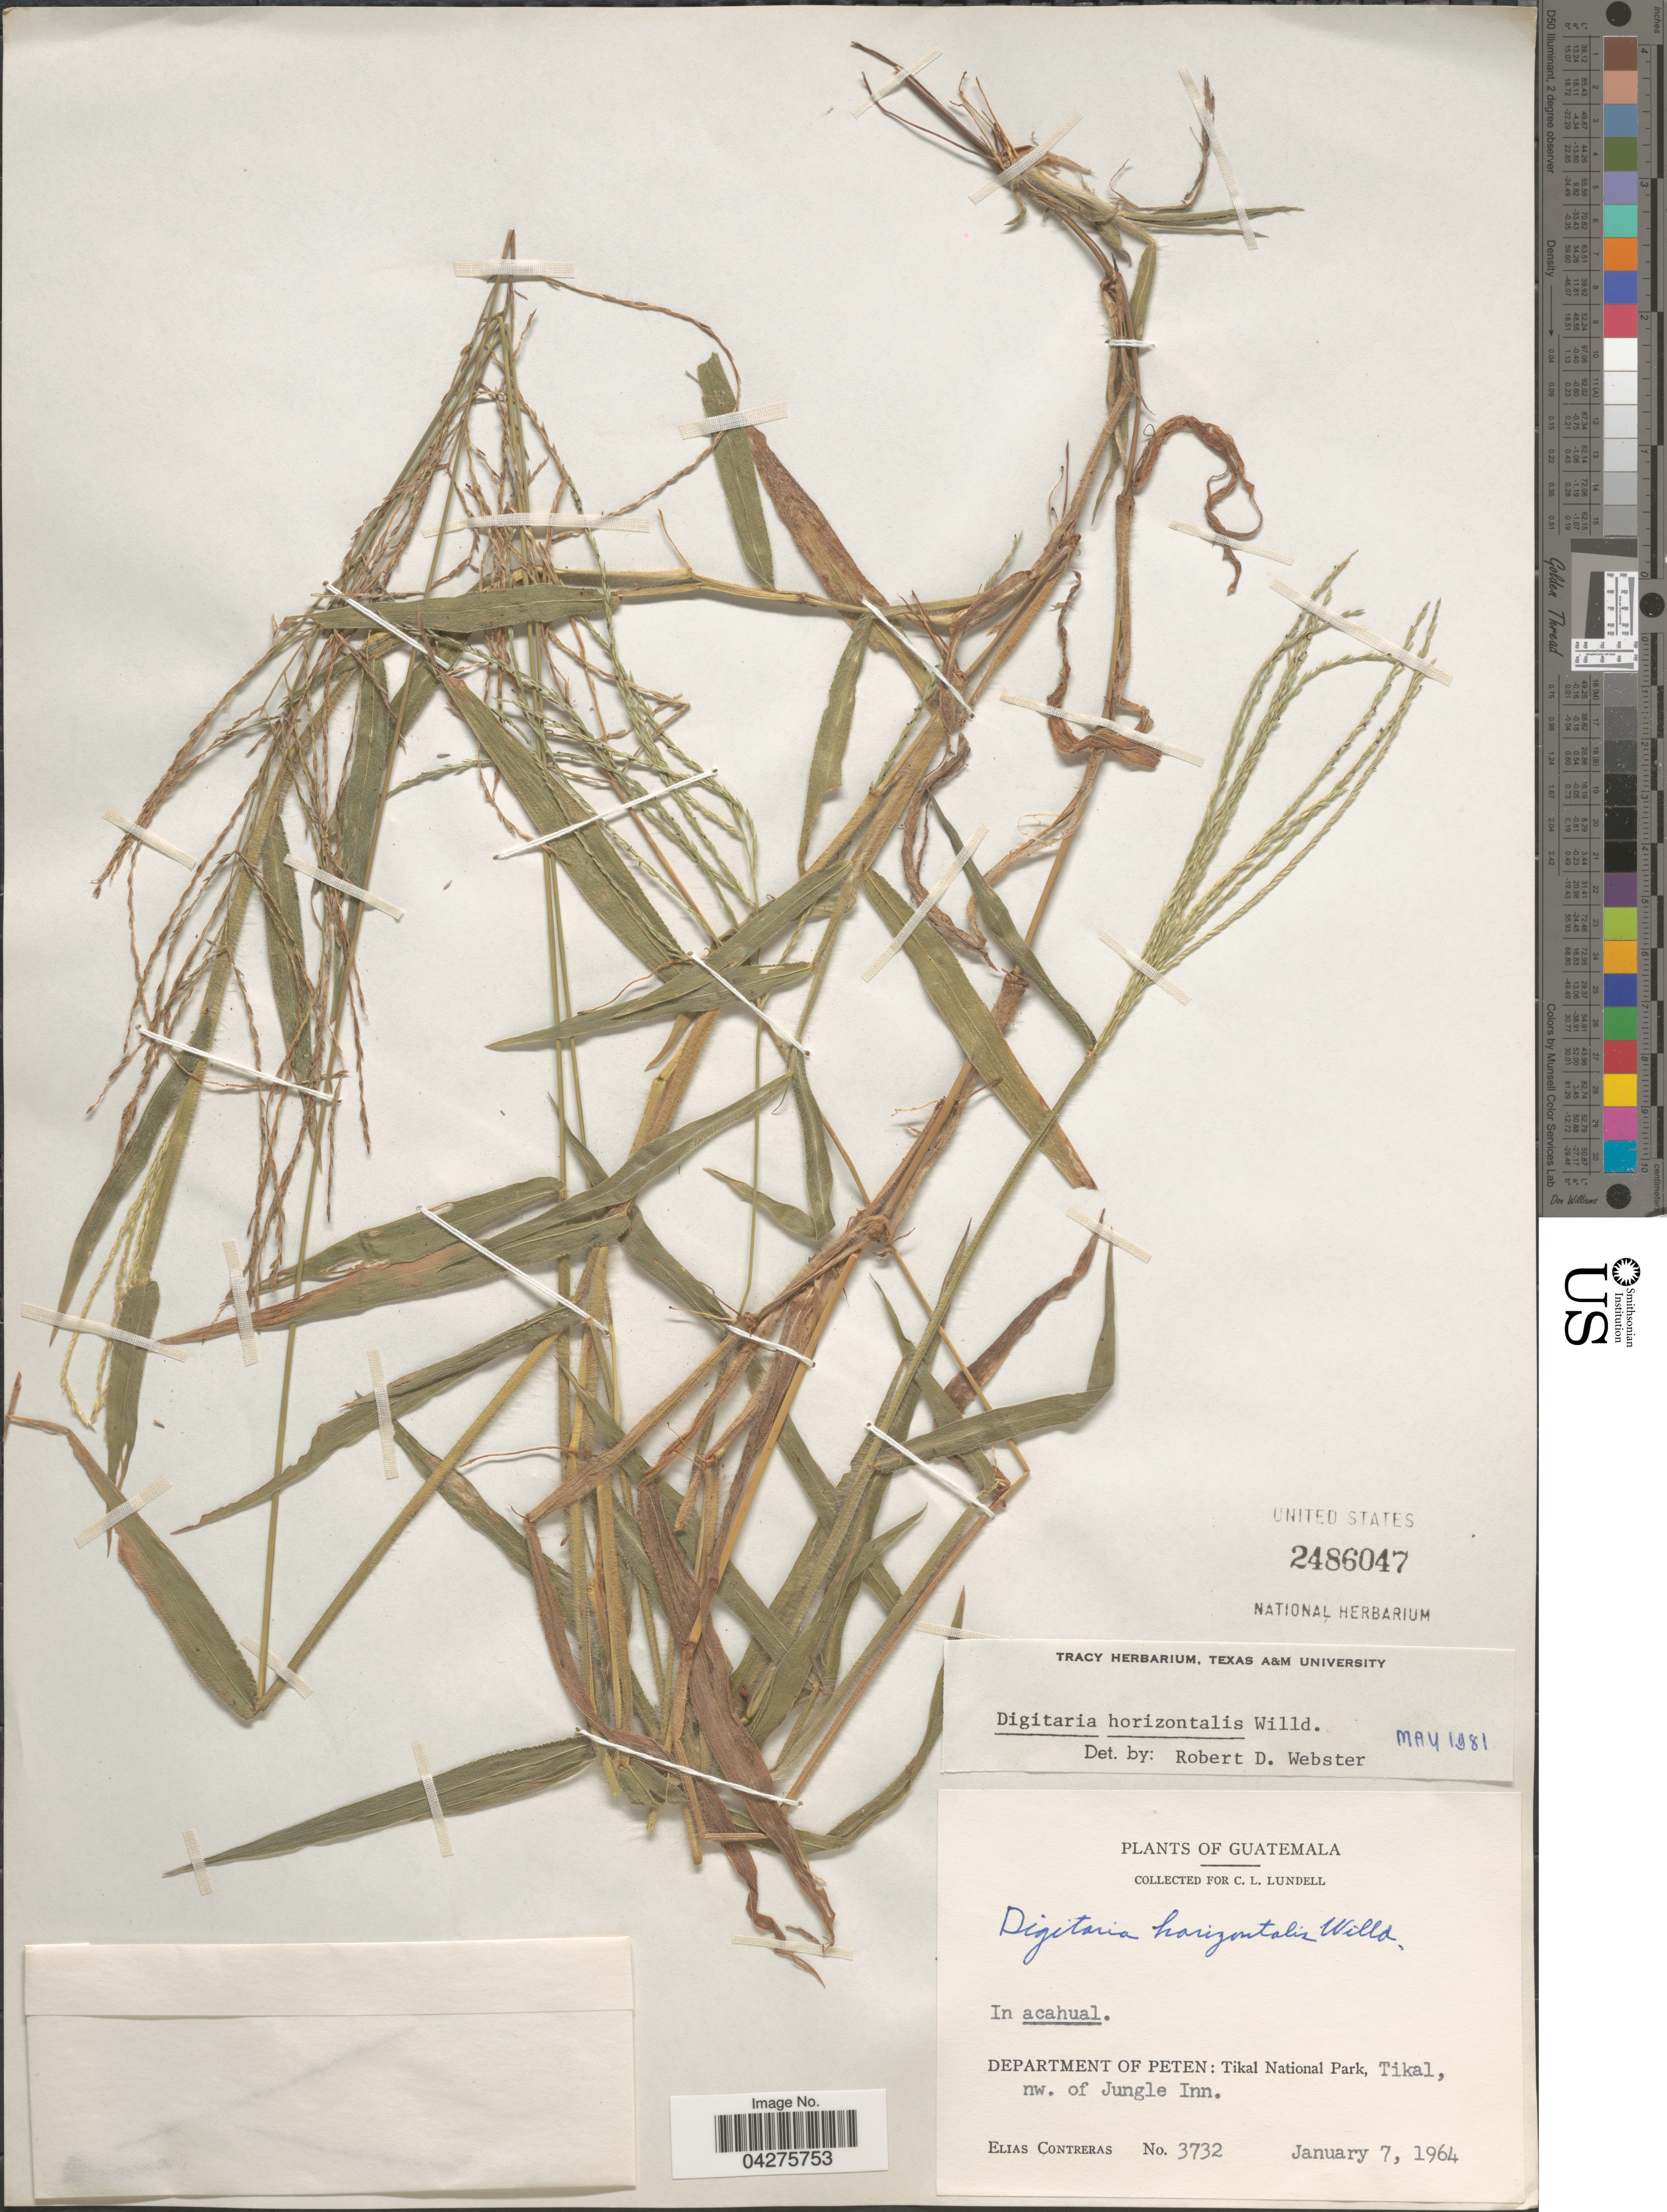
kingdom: Plantae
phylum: Tracheophyta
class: Liliopsida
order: Poales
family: Poaceae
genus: Digitaria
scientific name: Digitaria horizontalis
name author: Willd.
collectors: E. Contreras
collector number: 3732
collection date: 1964-01-07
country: Guatemala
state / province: El Peten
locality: In acahual. Department of Peten: Tikal National Park, Tikal, nw. of Jungle Inn.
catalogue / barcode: US 2486047